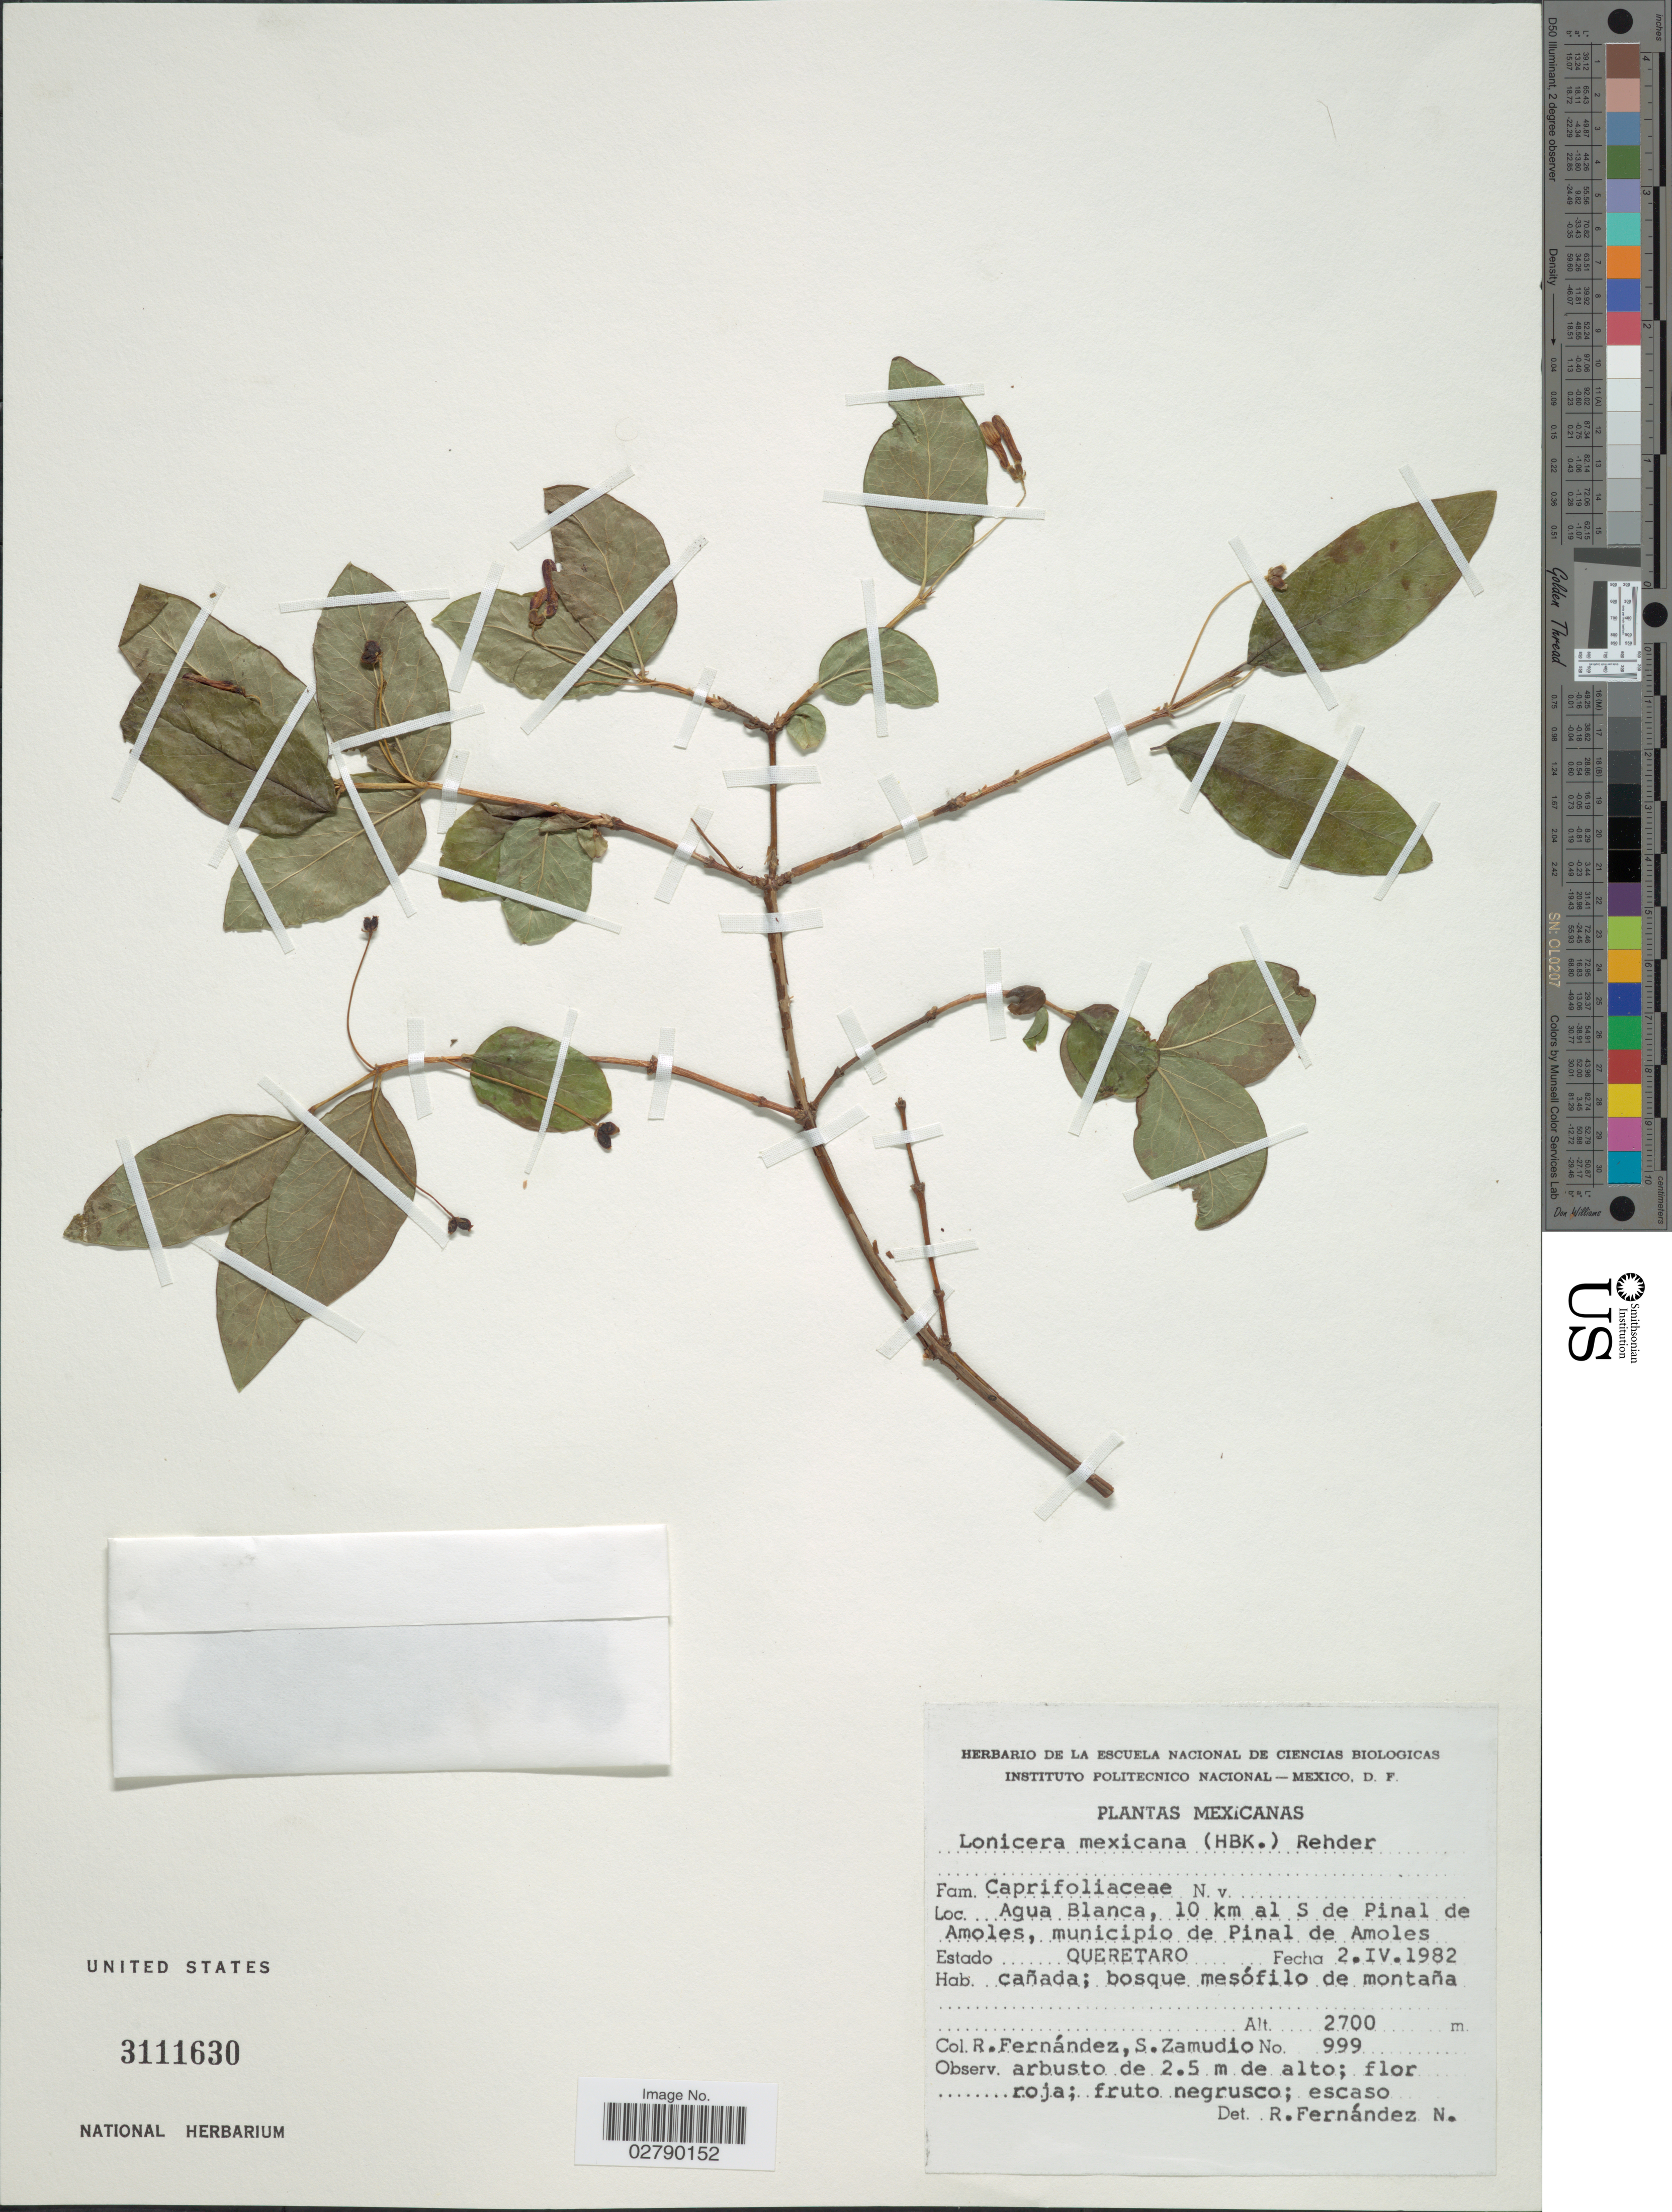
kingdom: Plantae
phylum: Tracheophyta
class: Magnoliopsida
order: Dipsacales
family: Caprifoliaceae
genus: Lonicera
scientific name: Lonicera mexicana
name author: (Kunth) Rehder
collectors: R. Fernández & S. Zamudio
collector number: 999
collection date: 1982-04-02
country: Mexico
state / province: Querétaro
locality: Agua Blanca, 10 km al S de Pinal de Amoles, municipio de Pinal de Amoles.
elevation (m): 2700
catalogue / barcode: US 3111630